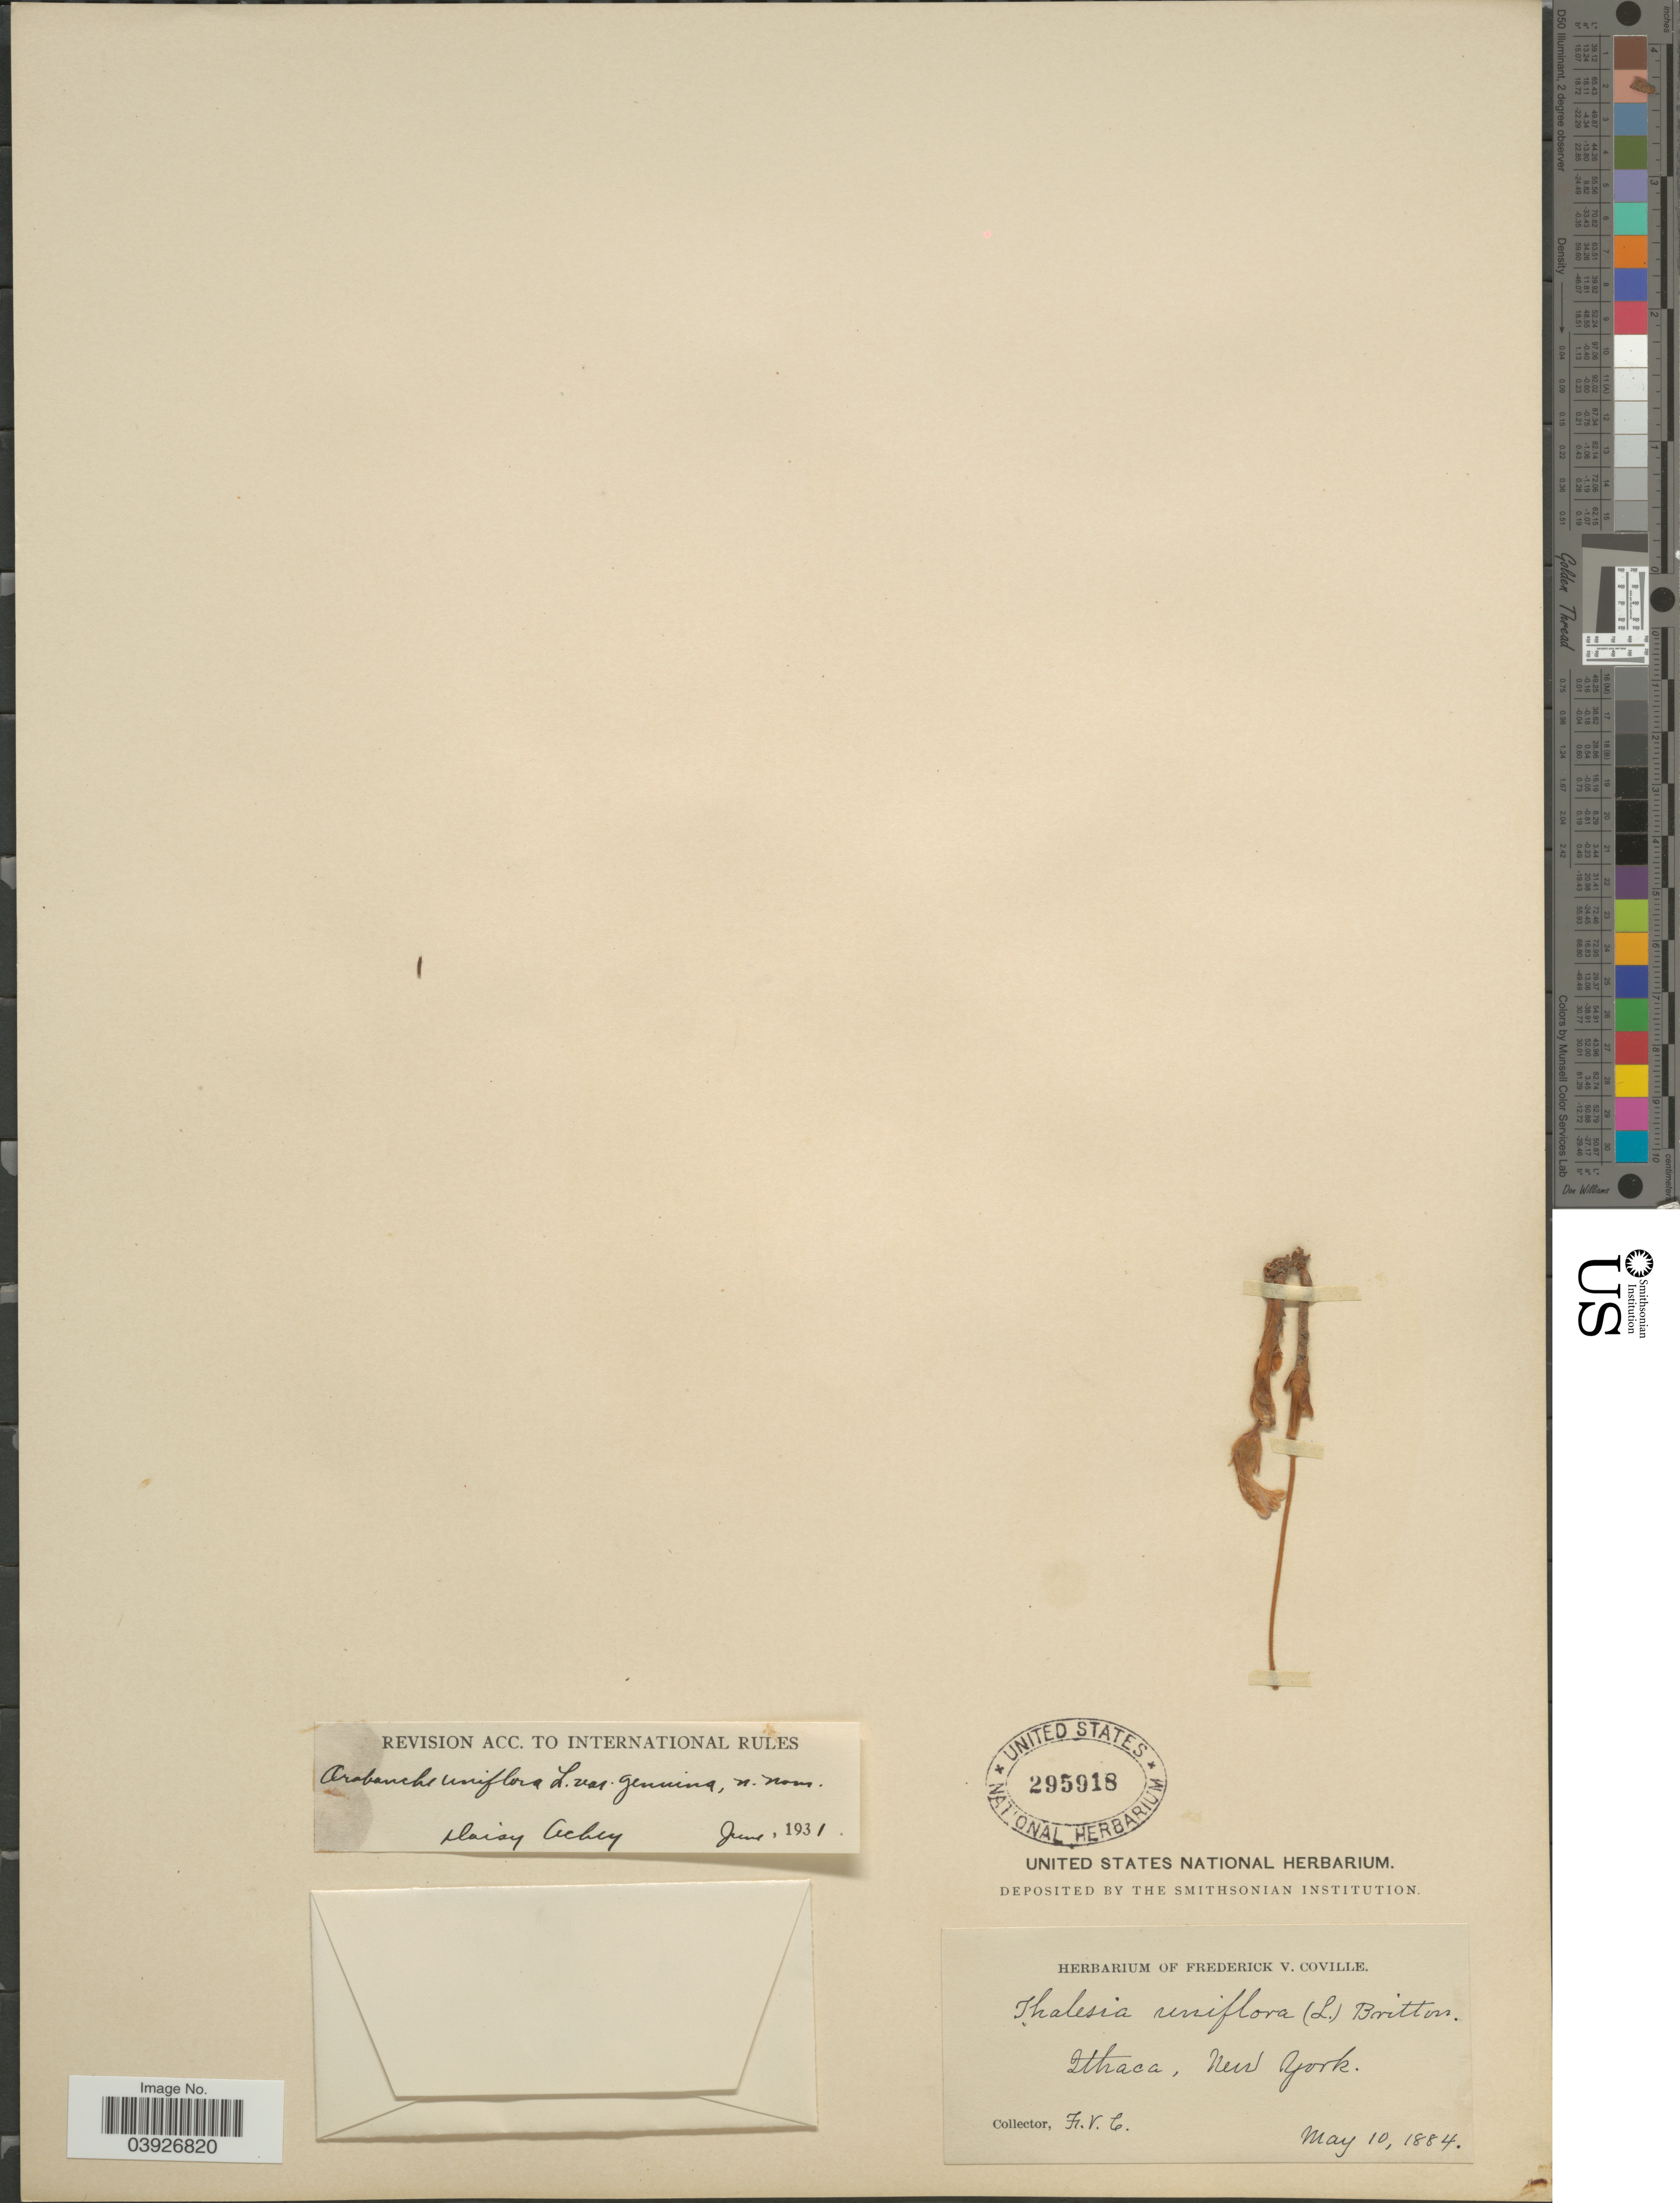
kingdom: Plantae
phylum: Tracheophyta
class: Magnoliopsida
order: Lamiales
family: Orobanchaceae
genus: Aphyllon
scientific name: Aphyllon uniflorum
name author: A. Gray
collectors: F. V. Coville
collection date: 1884-05-10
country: United States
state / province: New York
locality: Ithaca.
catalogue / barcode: US 295918